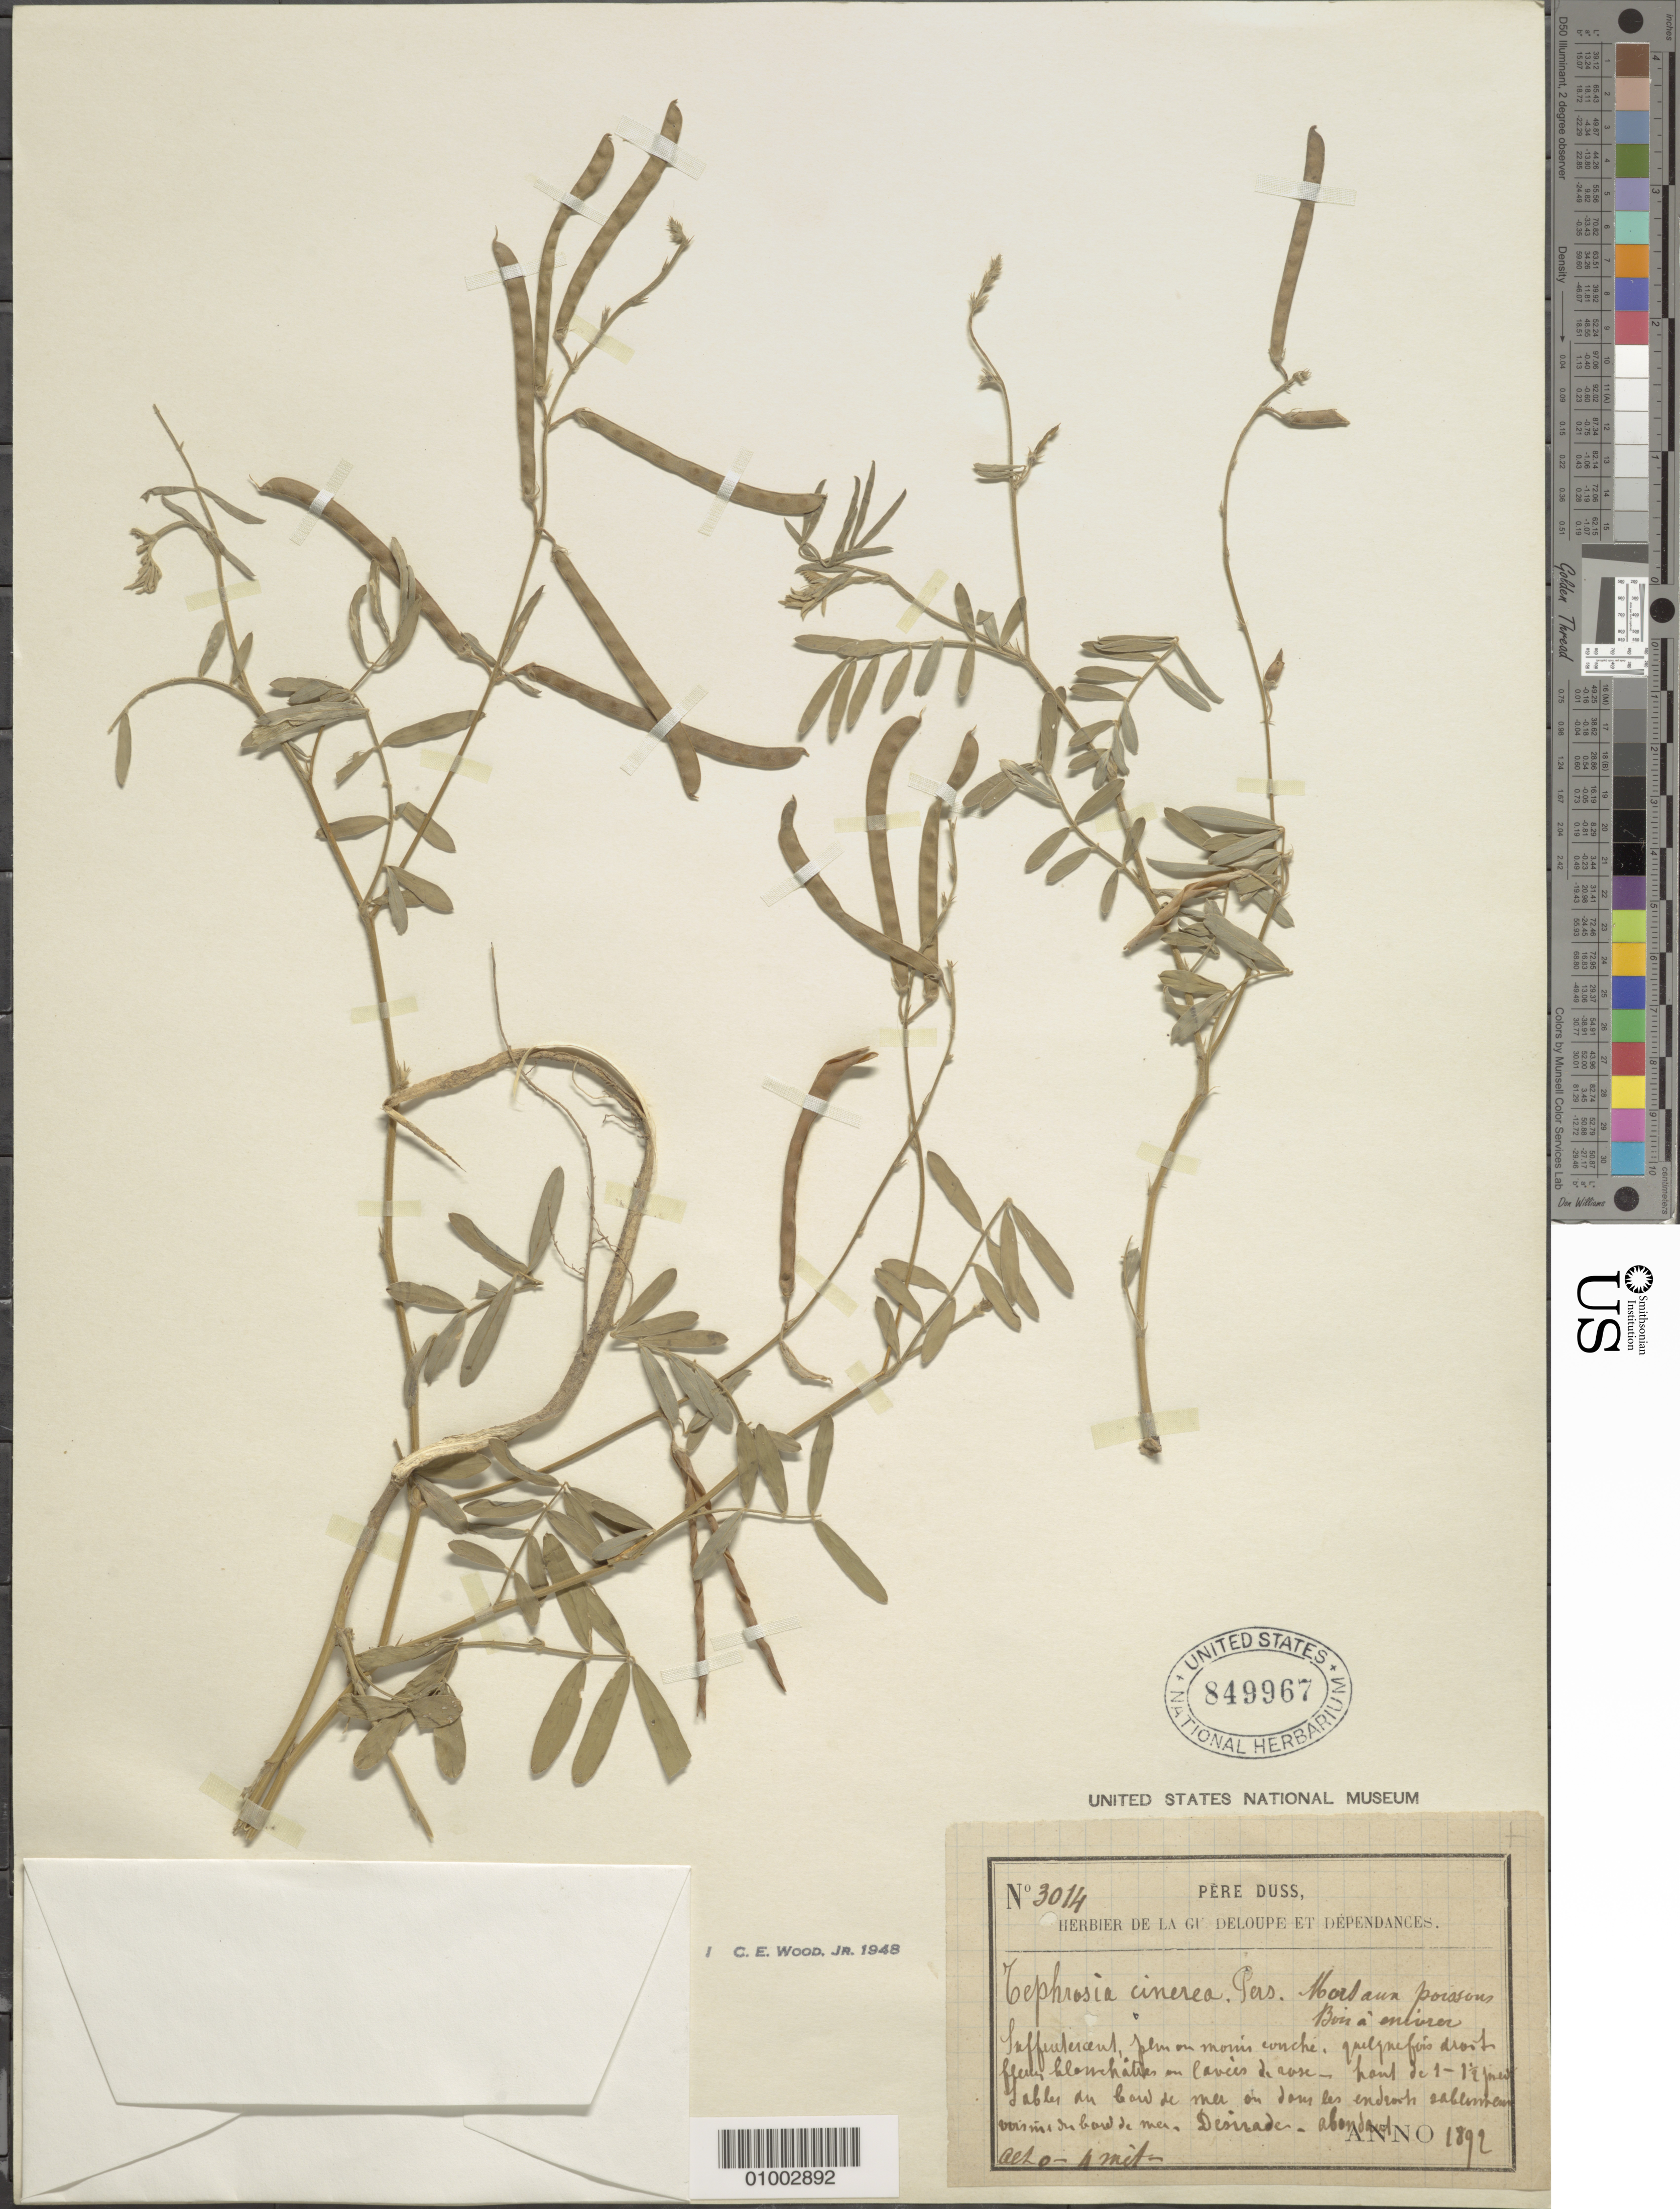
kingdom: Plantae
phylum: Tracheophyta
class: Magnoliopsida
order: Fabales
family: Fabaceae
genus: Tephrosia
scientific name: Tephrosia cinerea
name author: (L.) Pers.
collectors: Père Duss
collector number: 3014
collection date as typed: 1892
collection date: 1892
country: Guadeloupe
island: Basse Terre [Guadeloupe]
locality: Desirade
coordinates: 0 N, 0 E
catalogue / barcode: US 849967